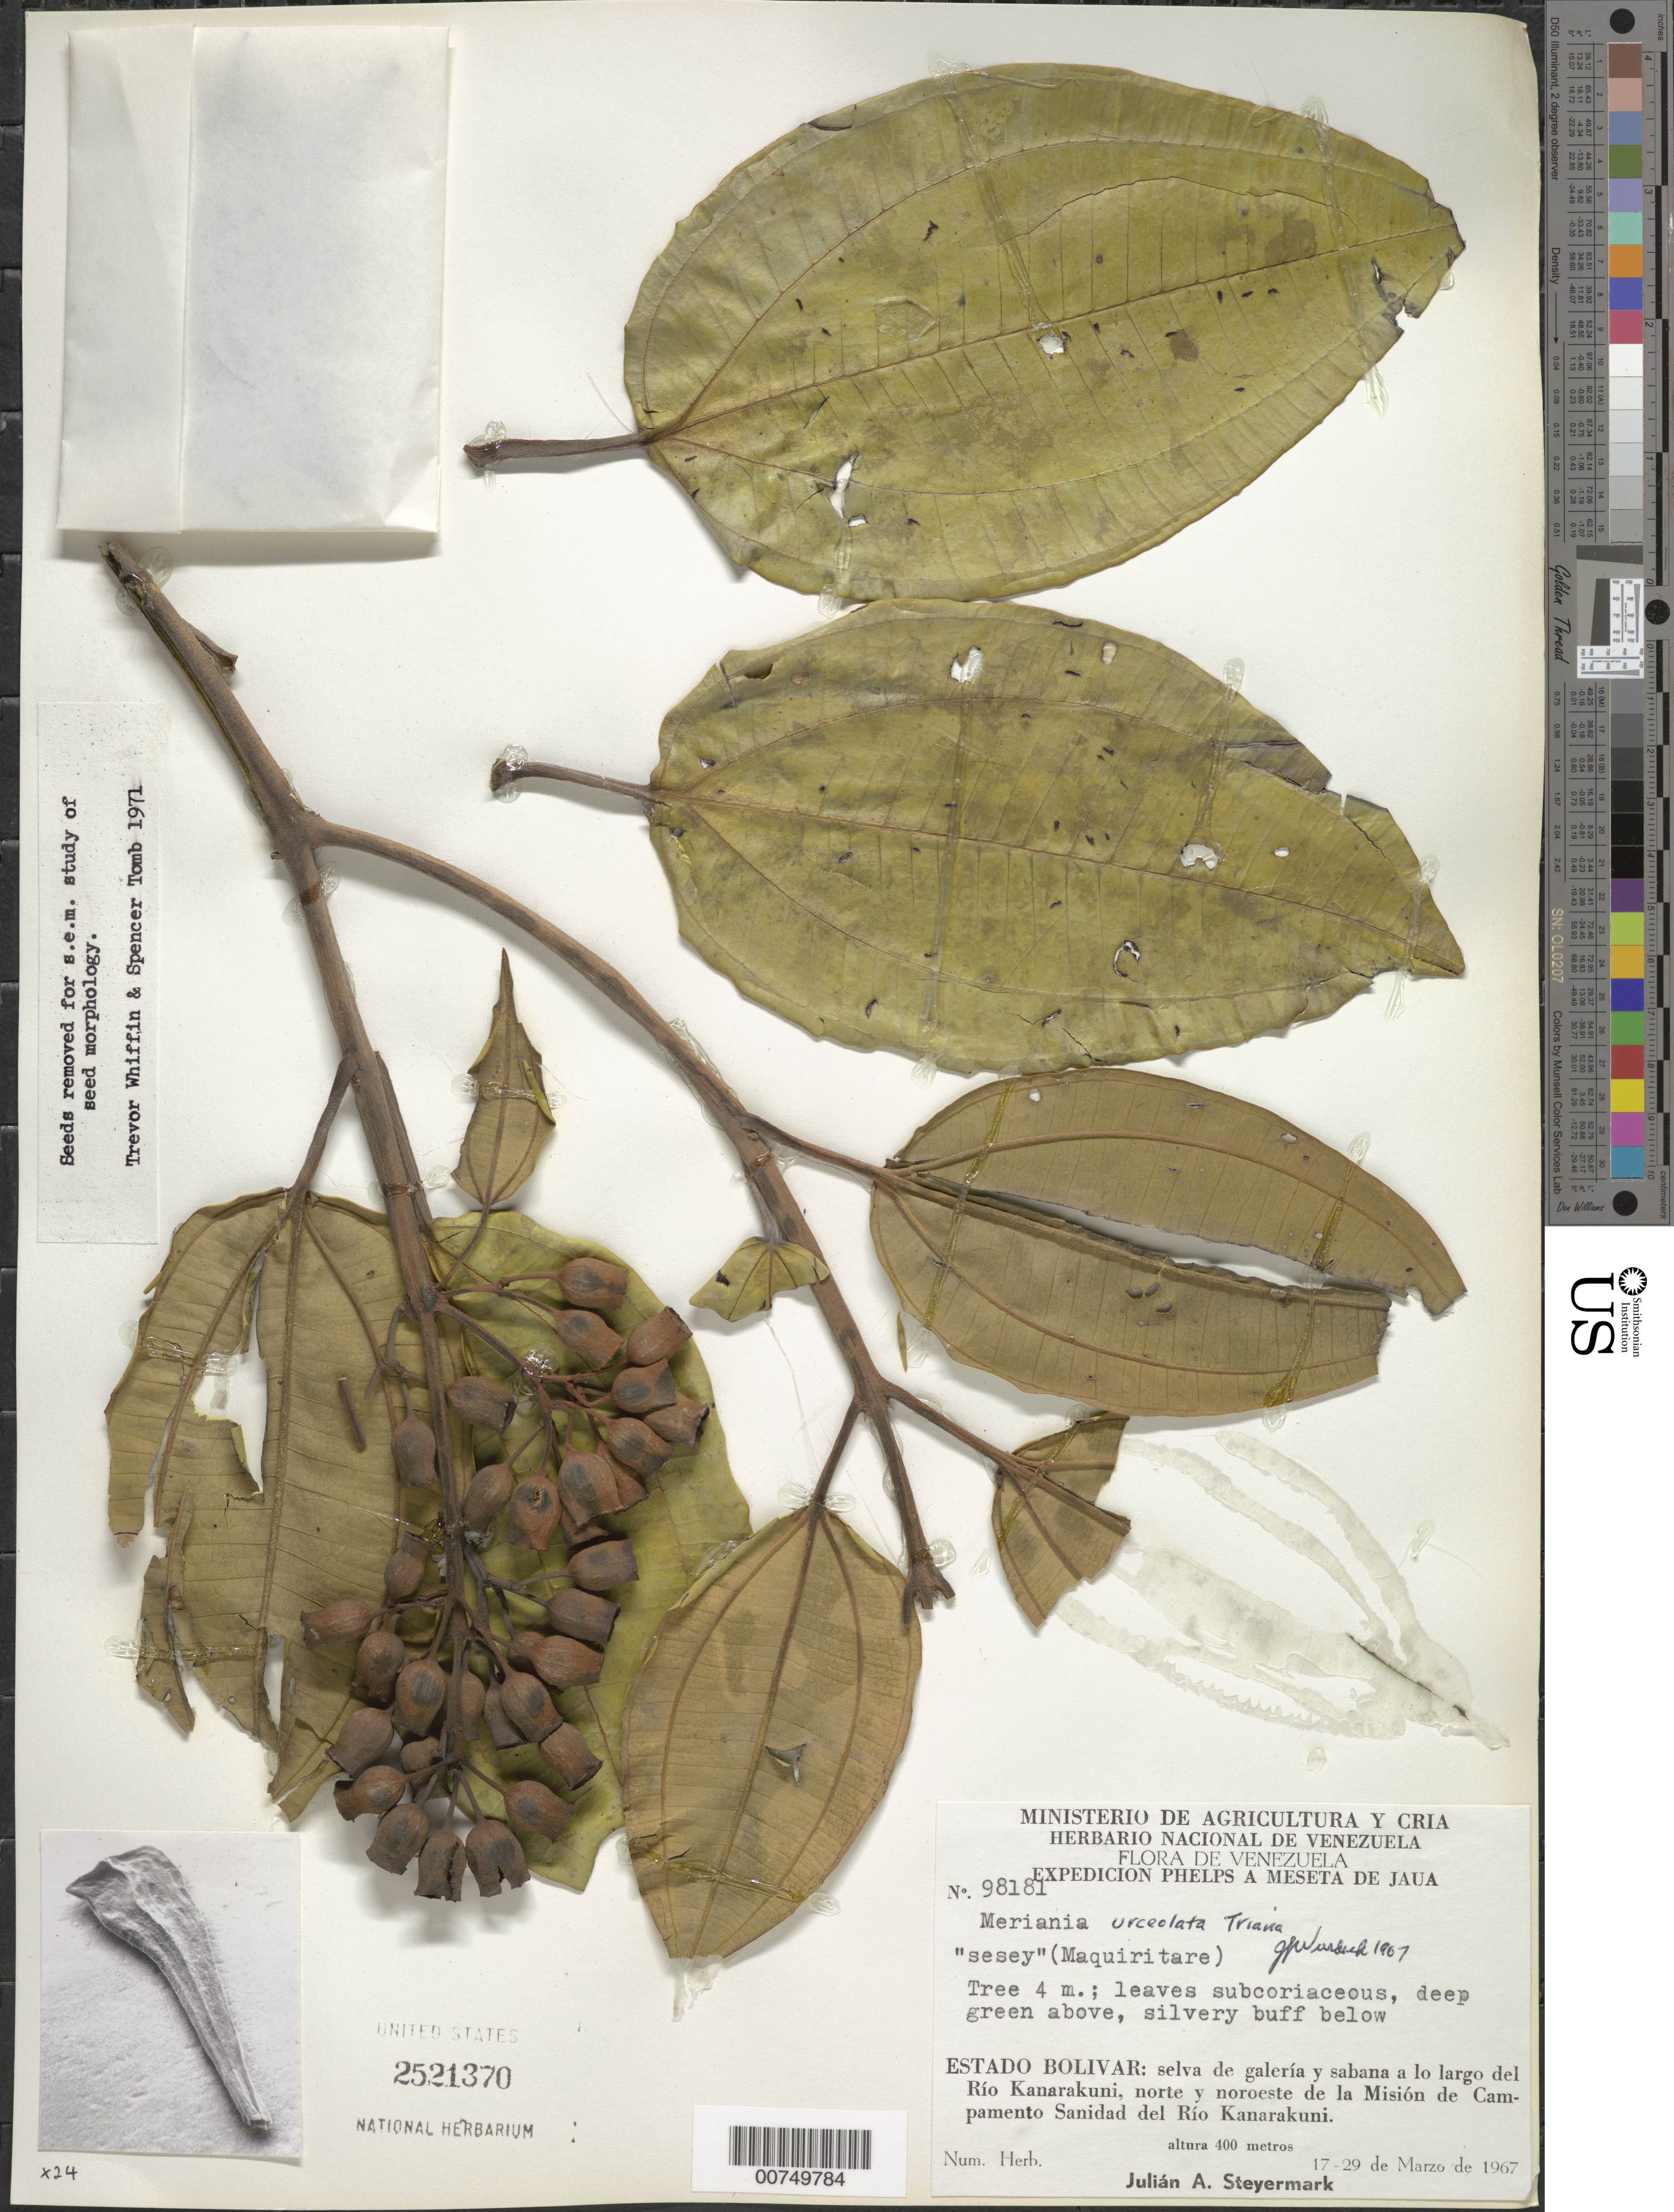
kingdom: Plantae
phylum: Tracheophyta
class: Magnoliopsida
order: Myrtales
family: Melastomataceae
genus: Meriania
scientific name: Meriania urceolata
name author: Triana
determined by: Wurdack, John J., (US), US (UNITED STATES)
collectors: J. Steyermark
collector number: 98181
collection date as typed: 17-Mar-67 to 29-Mar-67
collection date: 1967-03-17/1967-03-29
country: Venezuela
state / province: Bolívar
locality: Río Kanarakuni, N and NW of Mision de Campamento Sanidad del Río Kanarakuni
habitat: Gallery forest and savanna along river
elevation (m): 400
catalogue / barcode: US 2521370